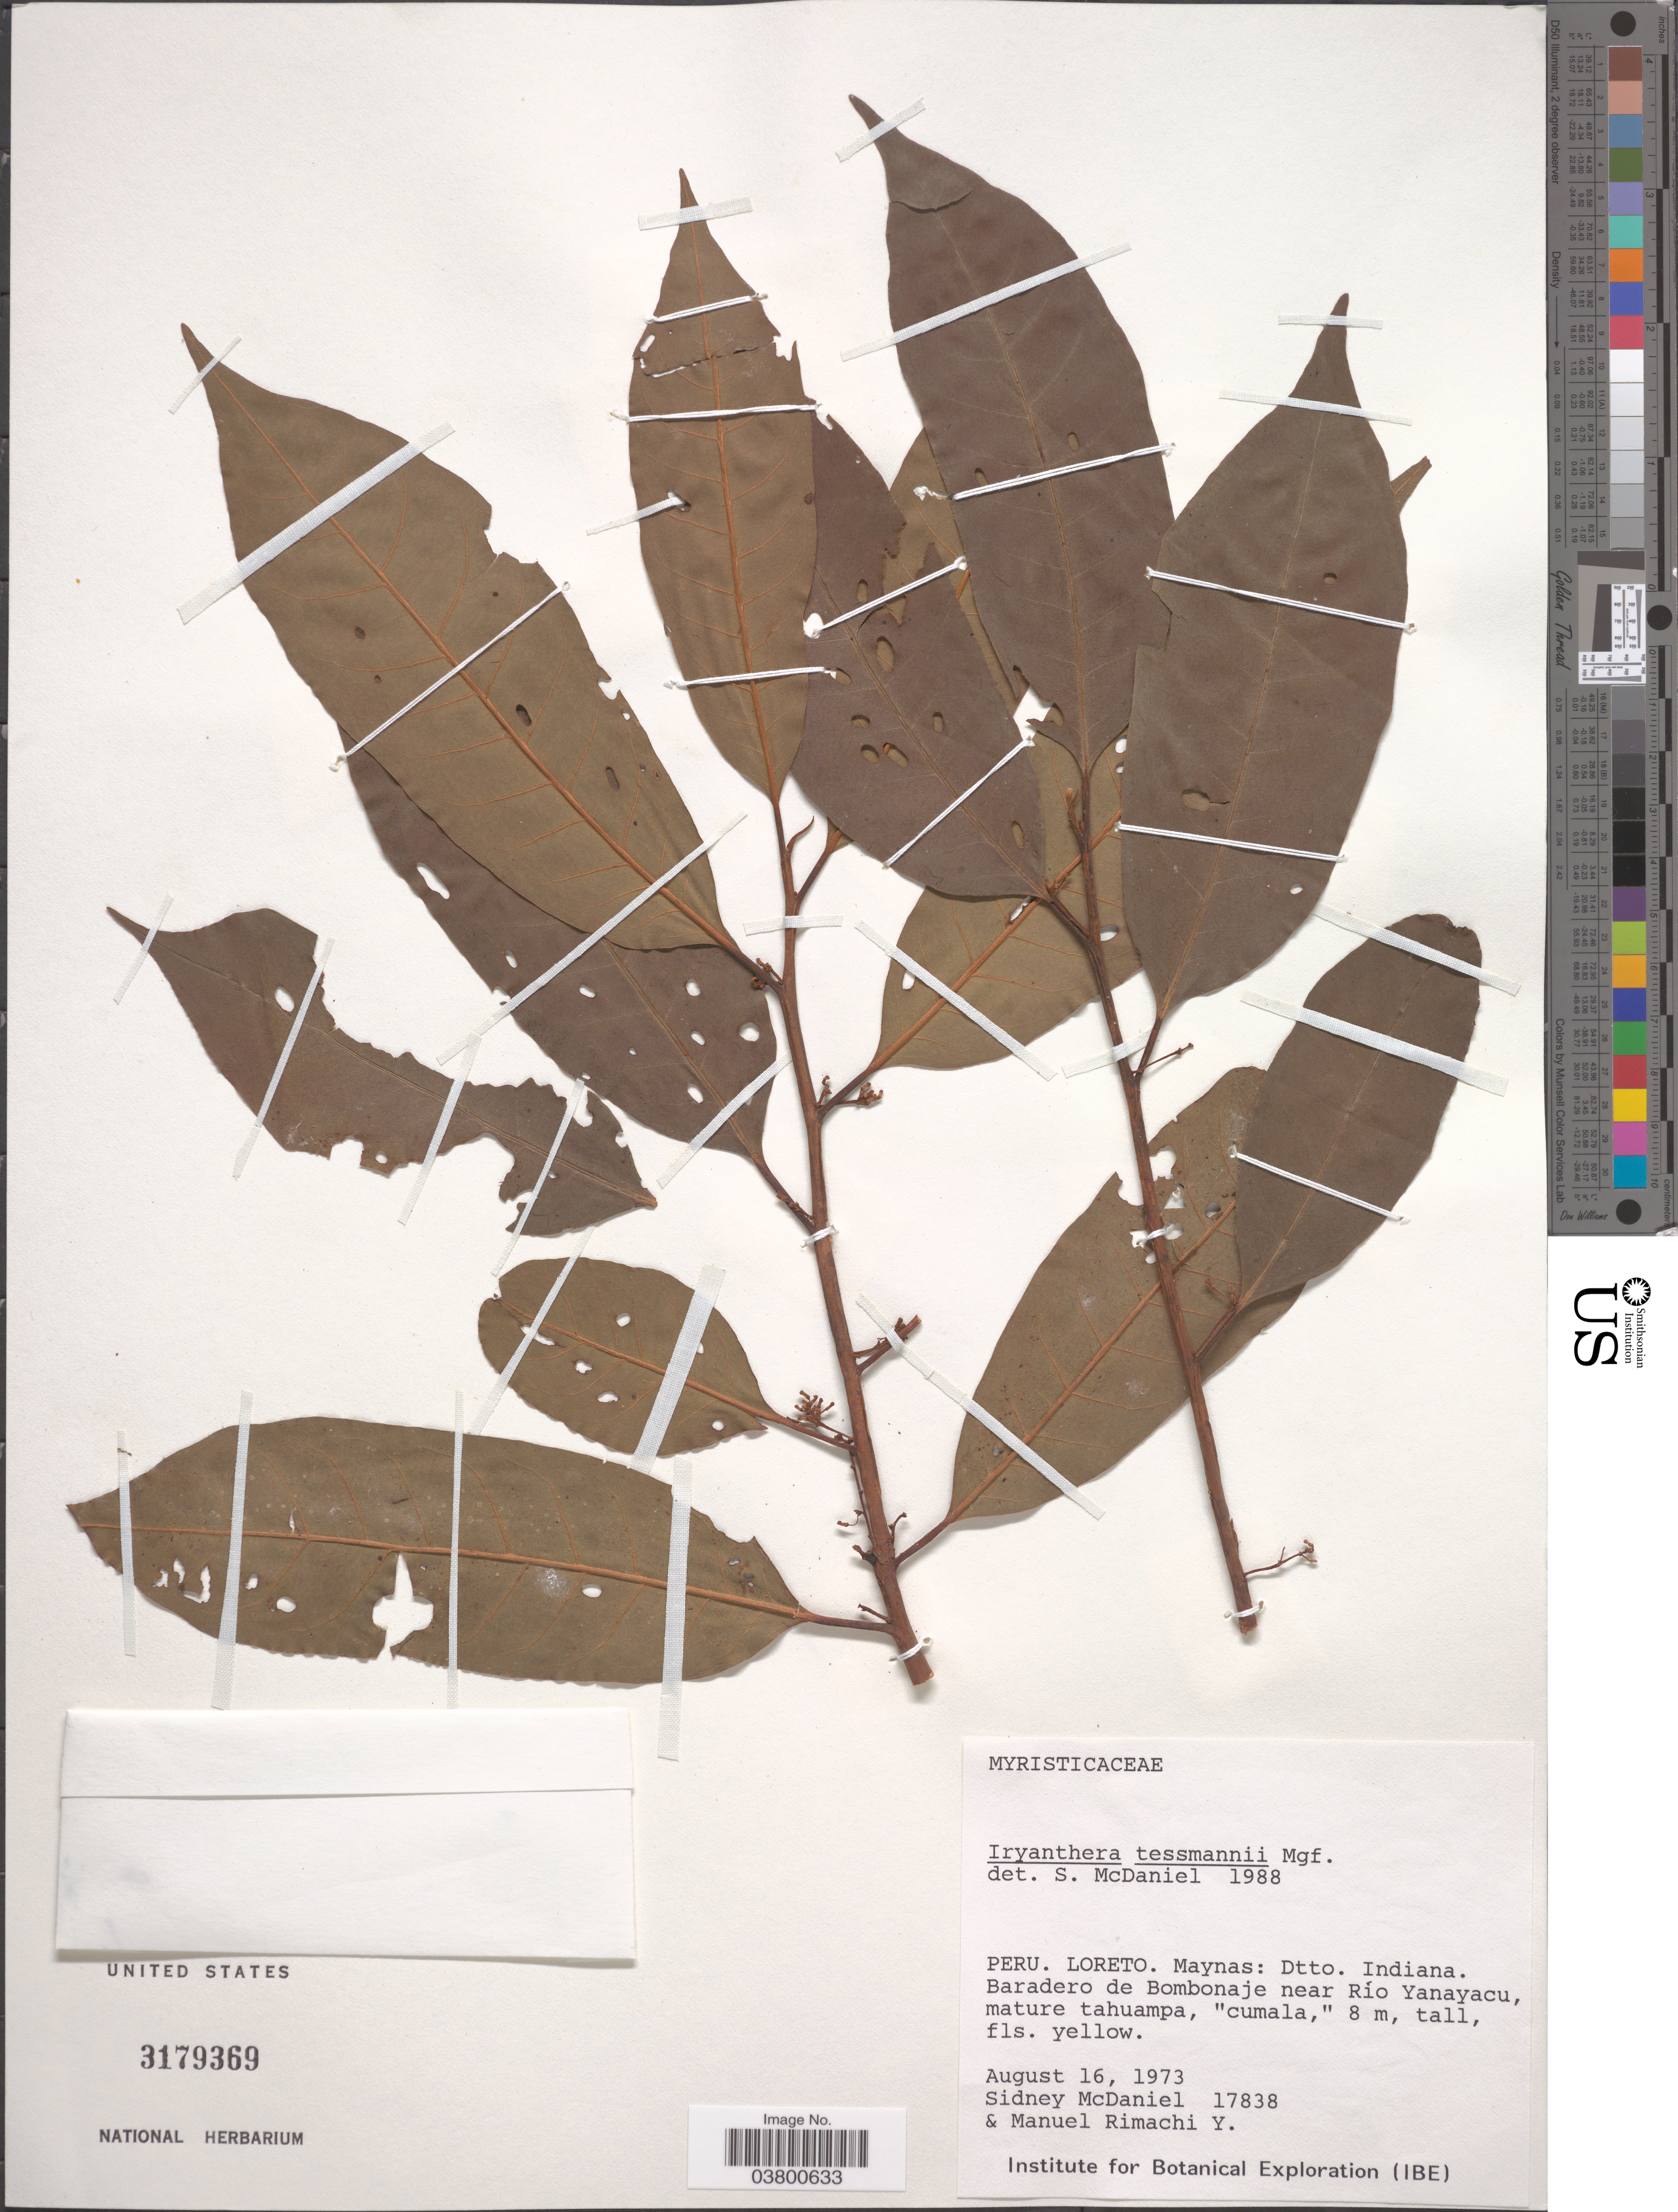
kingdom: Plantae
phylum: Tracheophyta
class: Magnoliopsida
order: Magnoliales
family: Myristicaceae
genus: Iryanthera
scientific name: Iryanthera tessmannii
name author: Markgr.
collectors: S. McDaniel & M. Rimachi Y.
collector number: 17838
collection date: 1973-08-16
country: Peru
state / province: Loreto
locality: Maynas: Dtto. Indiana. Baradero de Bombanje near Río Yanayacu.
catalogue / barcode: US 3179369